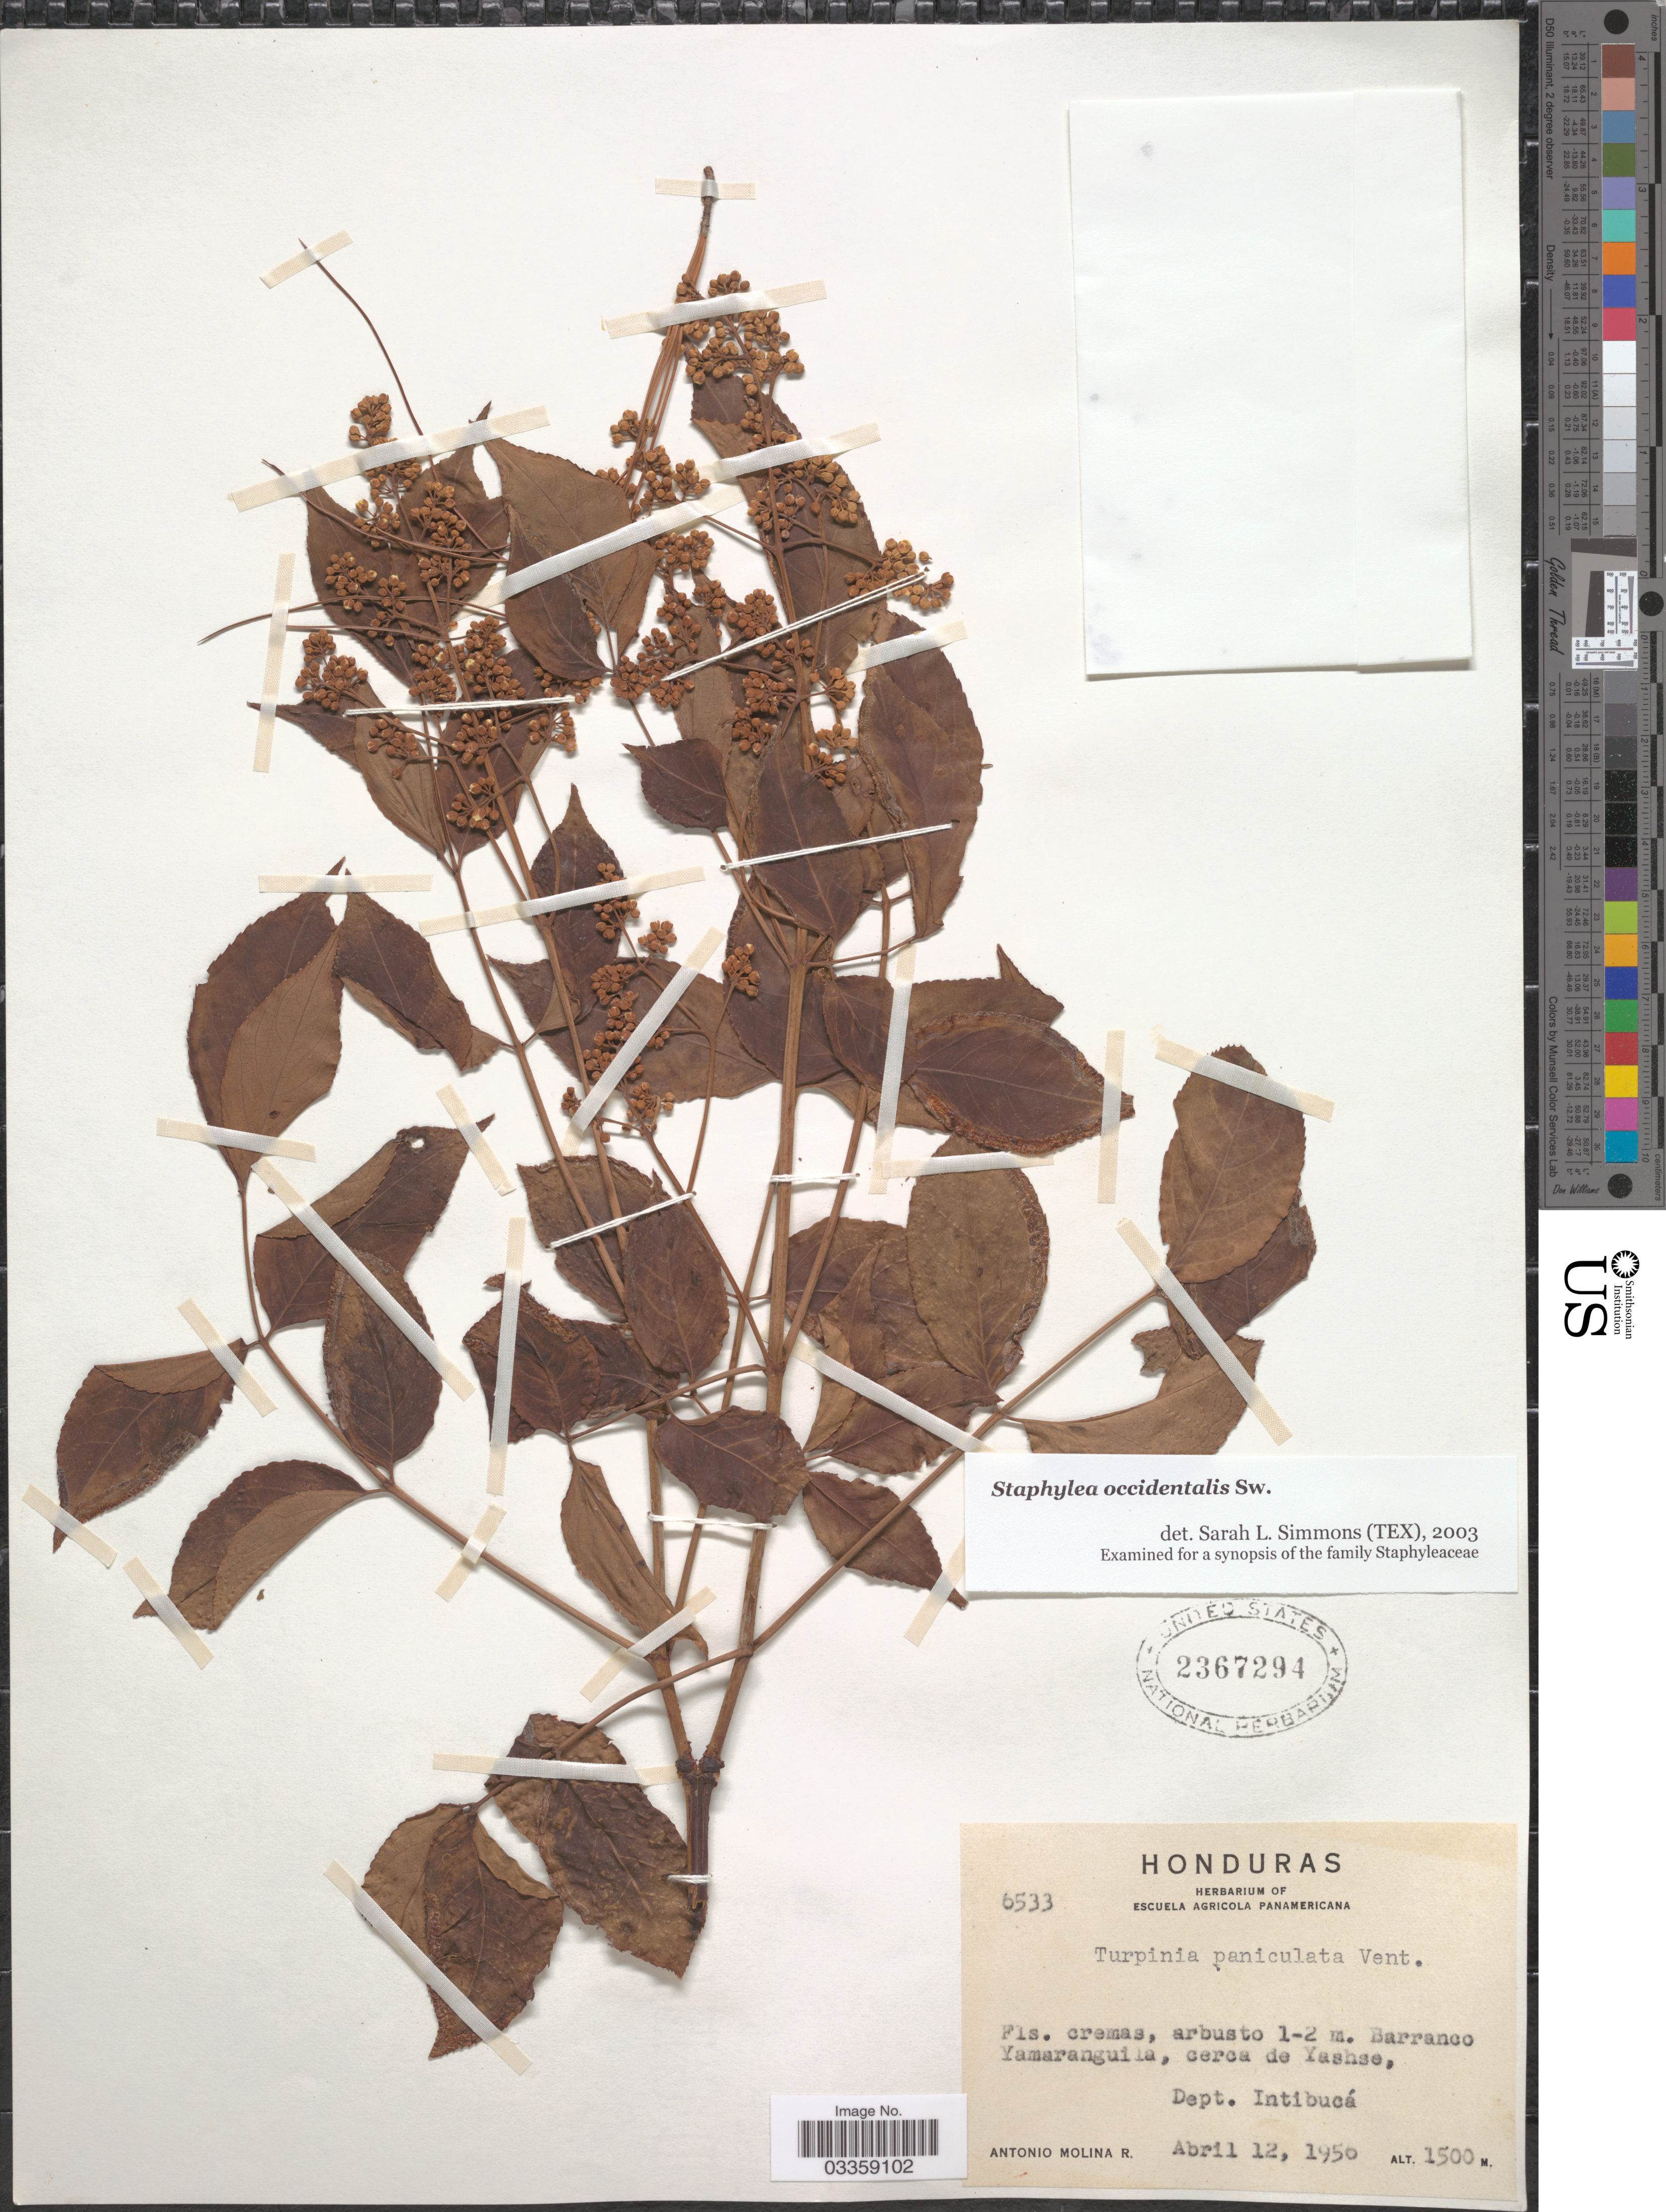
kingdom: Plantae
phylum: Tracheophyta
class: Magnoliopsida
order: Crossosomatales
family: Staphyleaceae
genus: Turpinia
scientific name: Turpinia occidentalis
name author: (Sw.) G. Don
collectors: A. Molina R.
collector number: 6533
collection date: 1950-04-12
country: Honduras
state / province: Intibuca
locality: Barranco Yamaranguila, cerca de Yashe, Dept. Intibucá.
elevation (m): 1500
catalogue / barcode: US 2367294